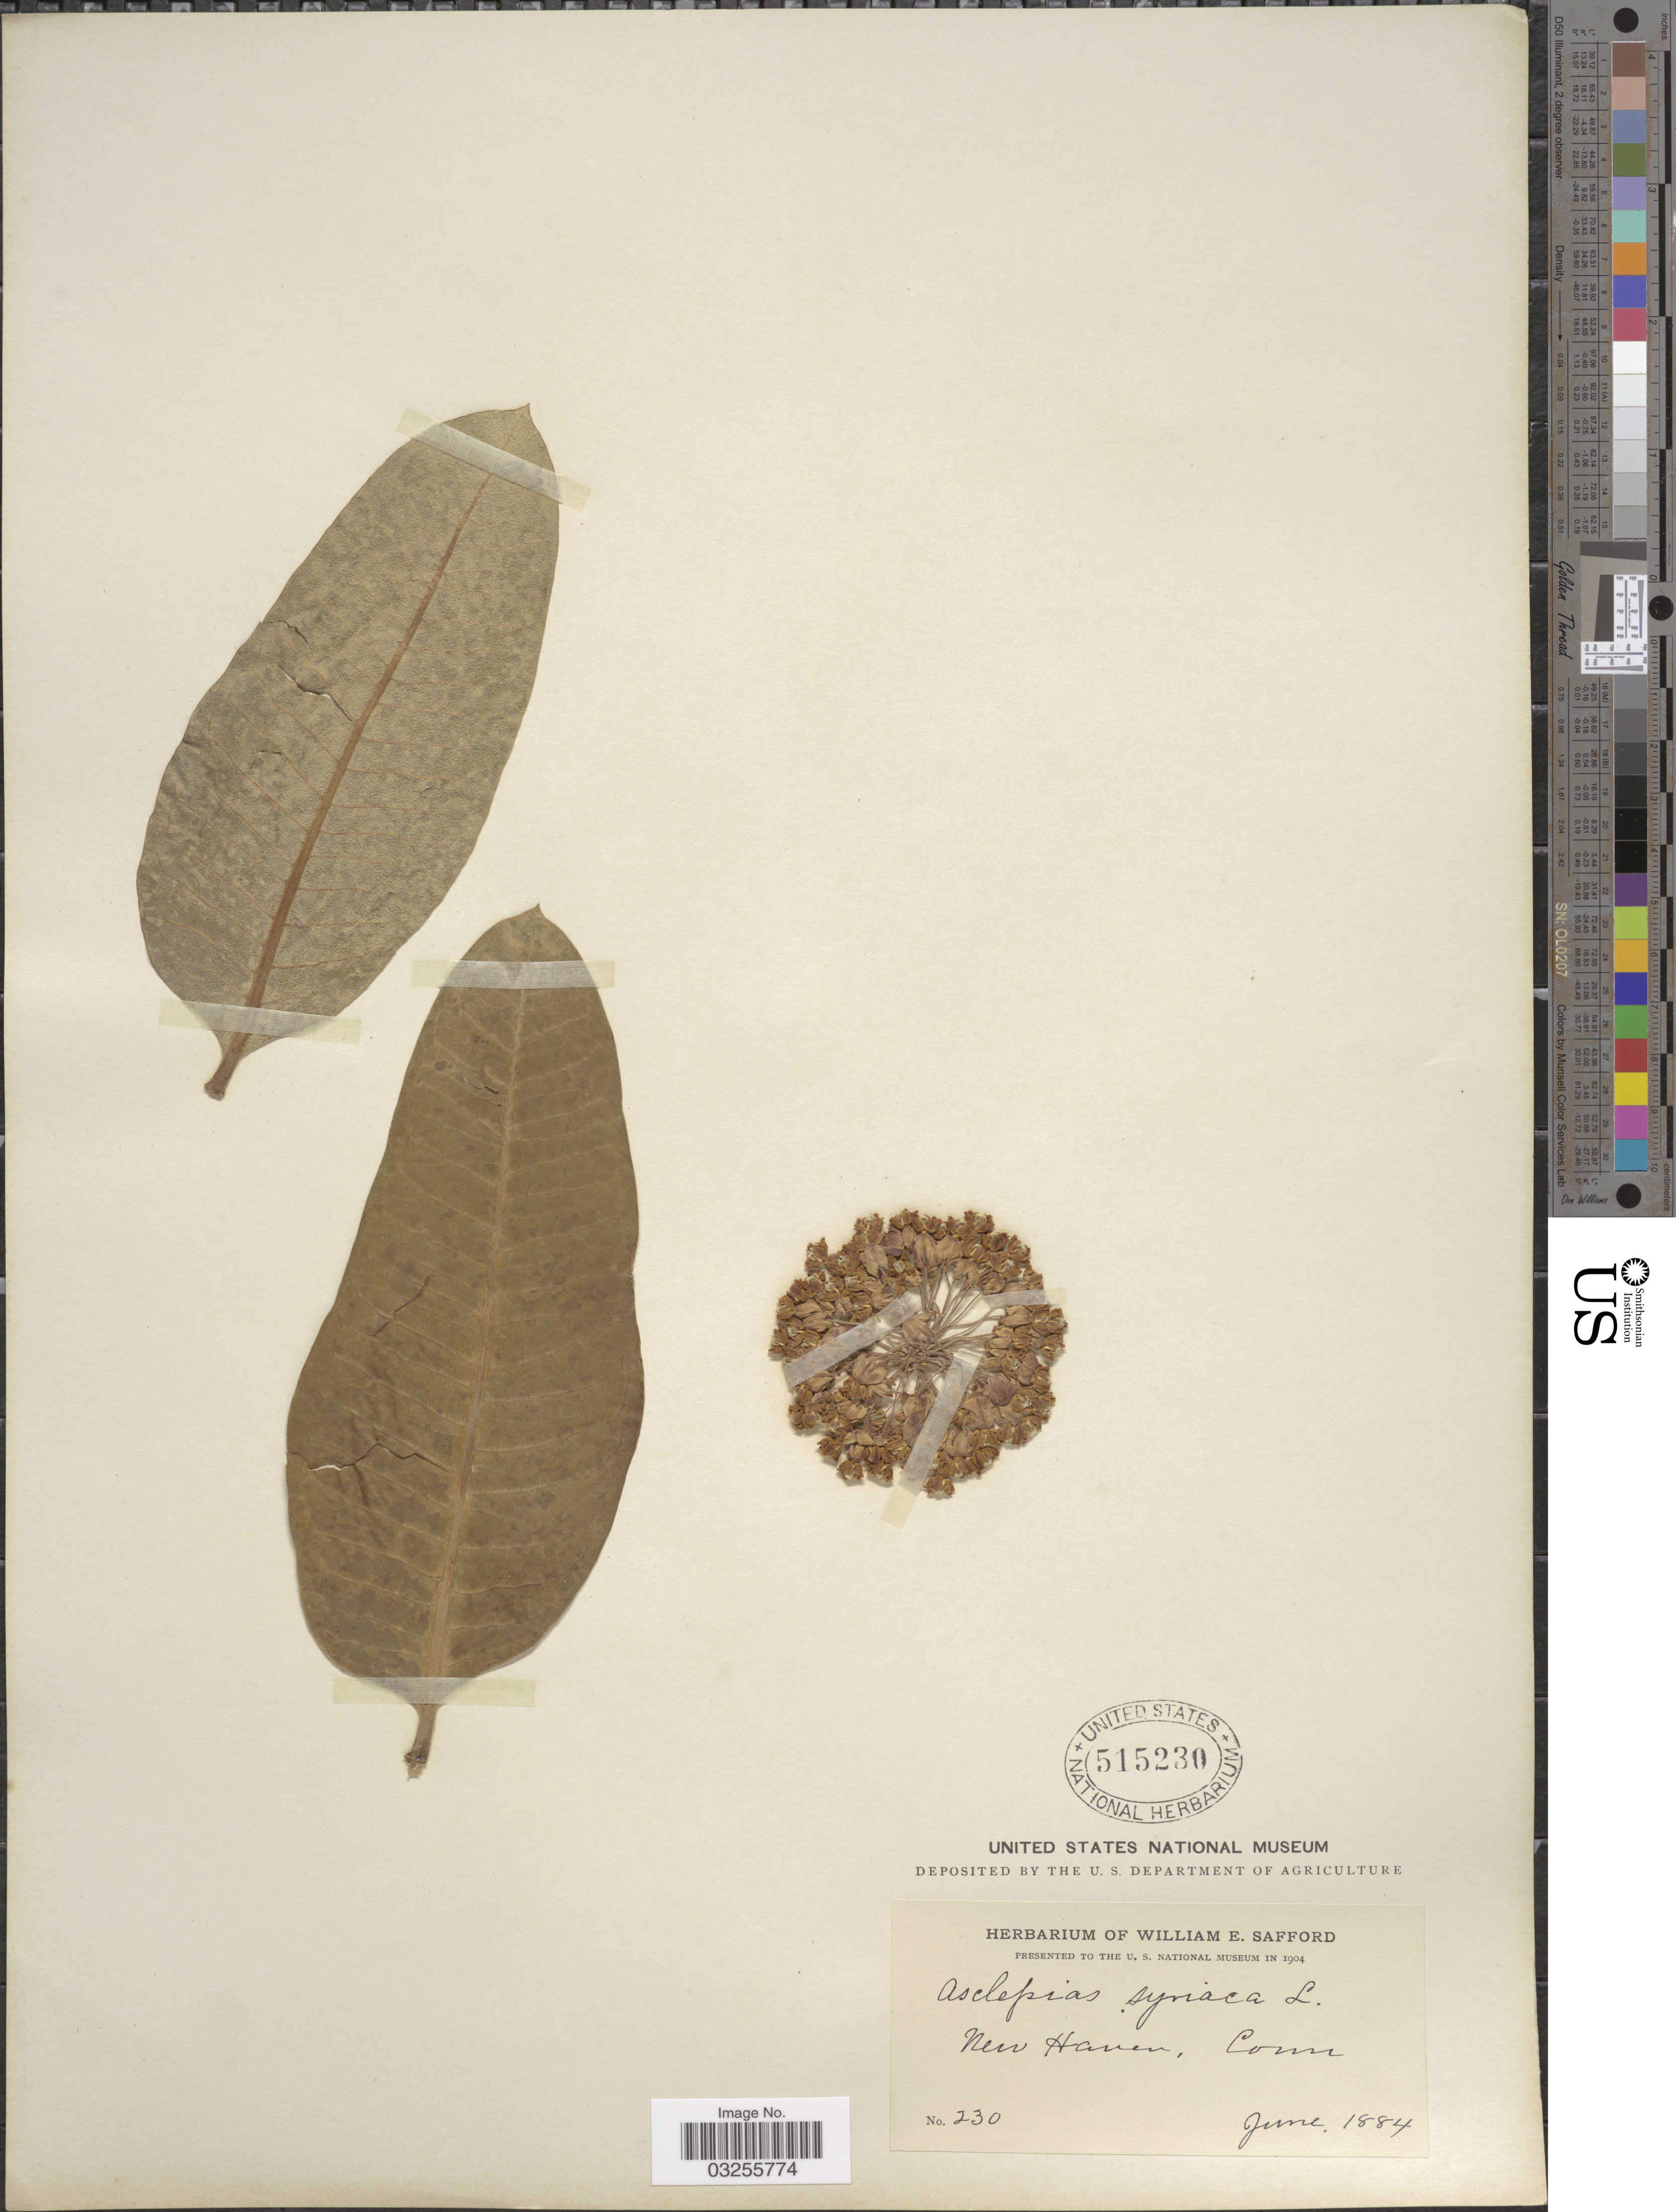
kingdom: Plantae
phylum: Tracheophyta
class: Magnoliopsida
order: Gentianales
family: Apocynaceae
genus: Asclepias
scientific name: Asclepias syriaca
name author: L.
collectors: ex herb. W. E. Safford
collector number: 230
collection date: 1884-06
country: United States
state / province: Connecticut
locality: New Haven.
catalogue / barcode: US 515230